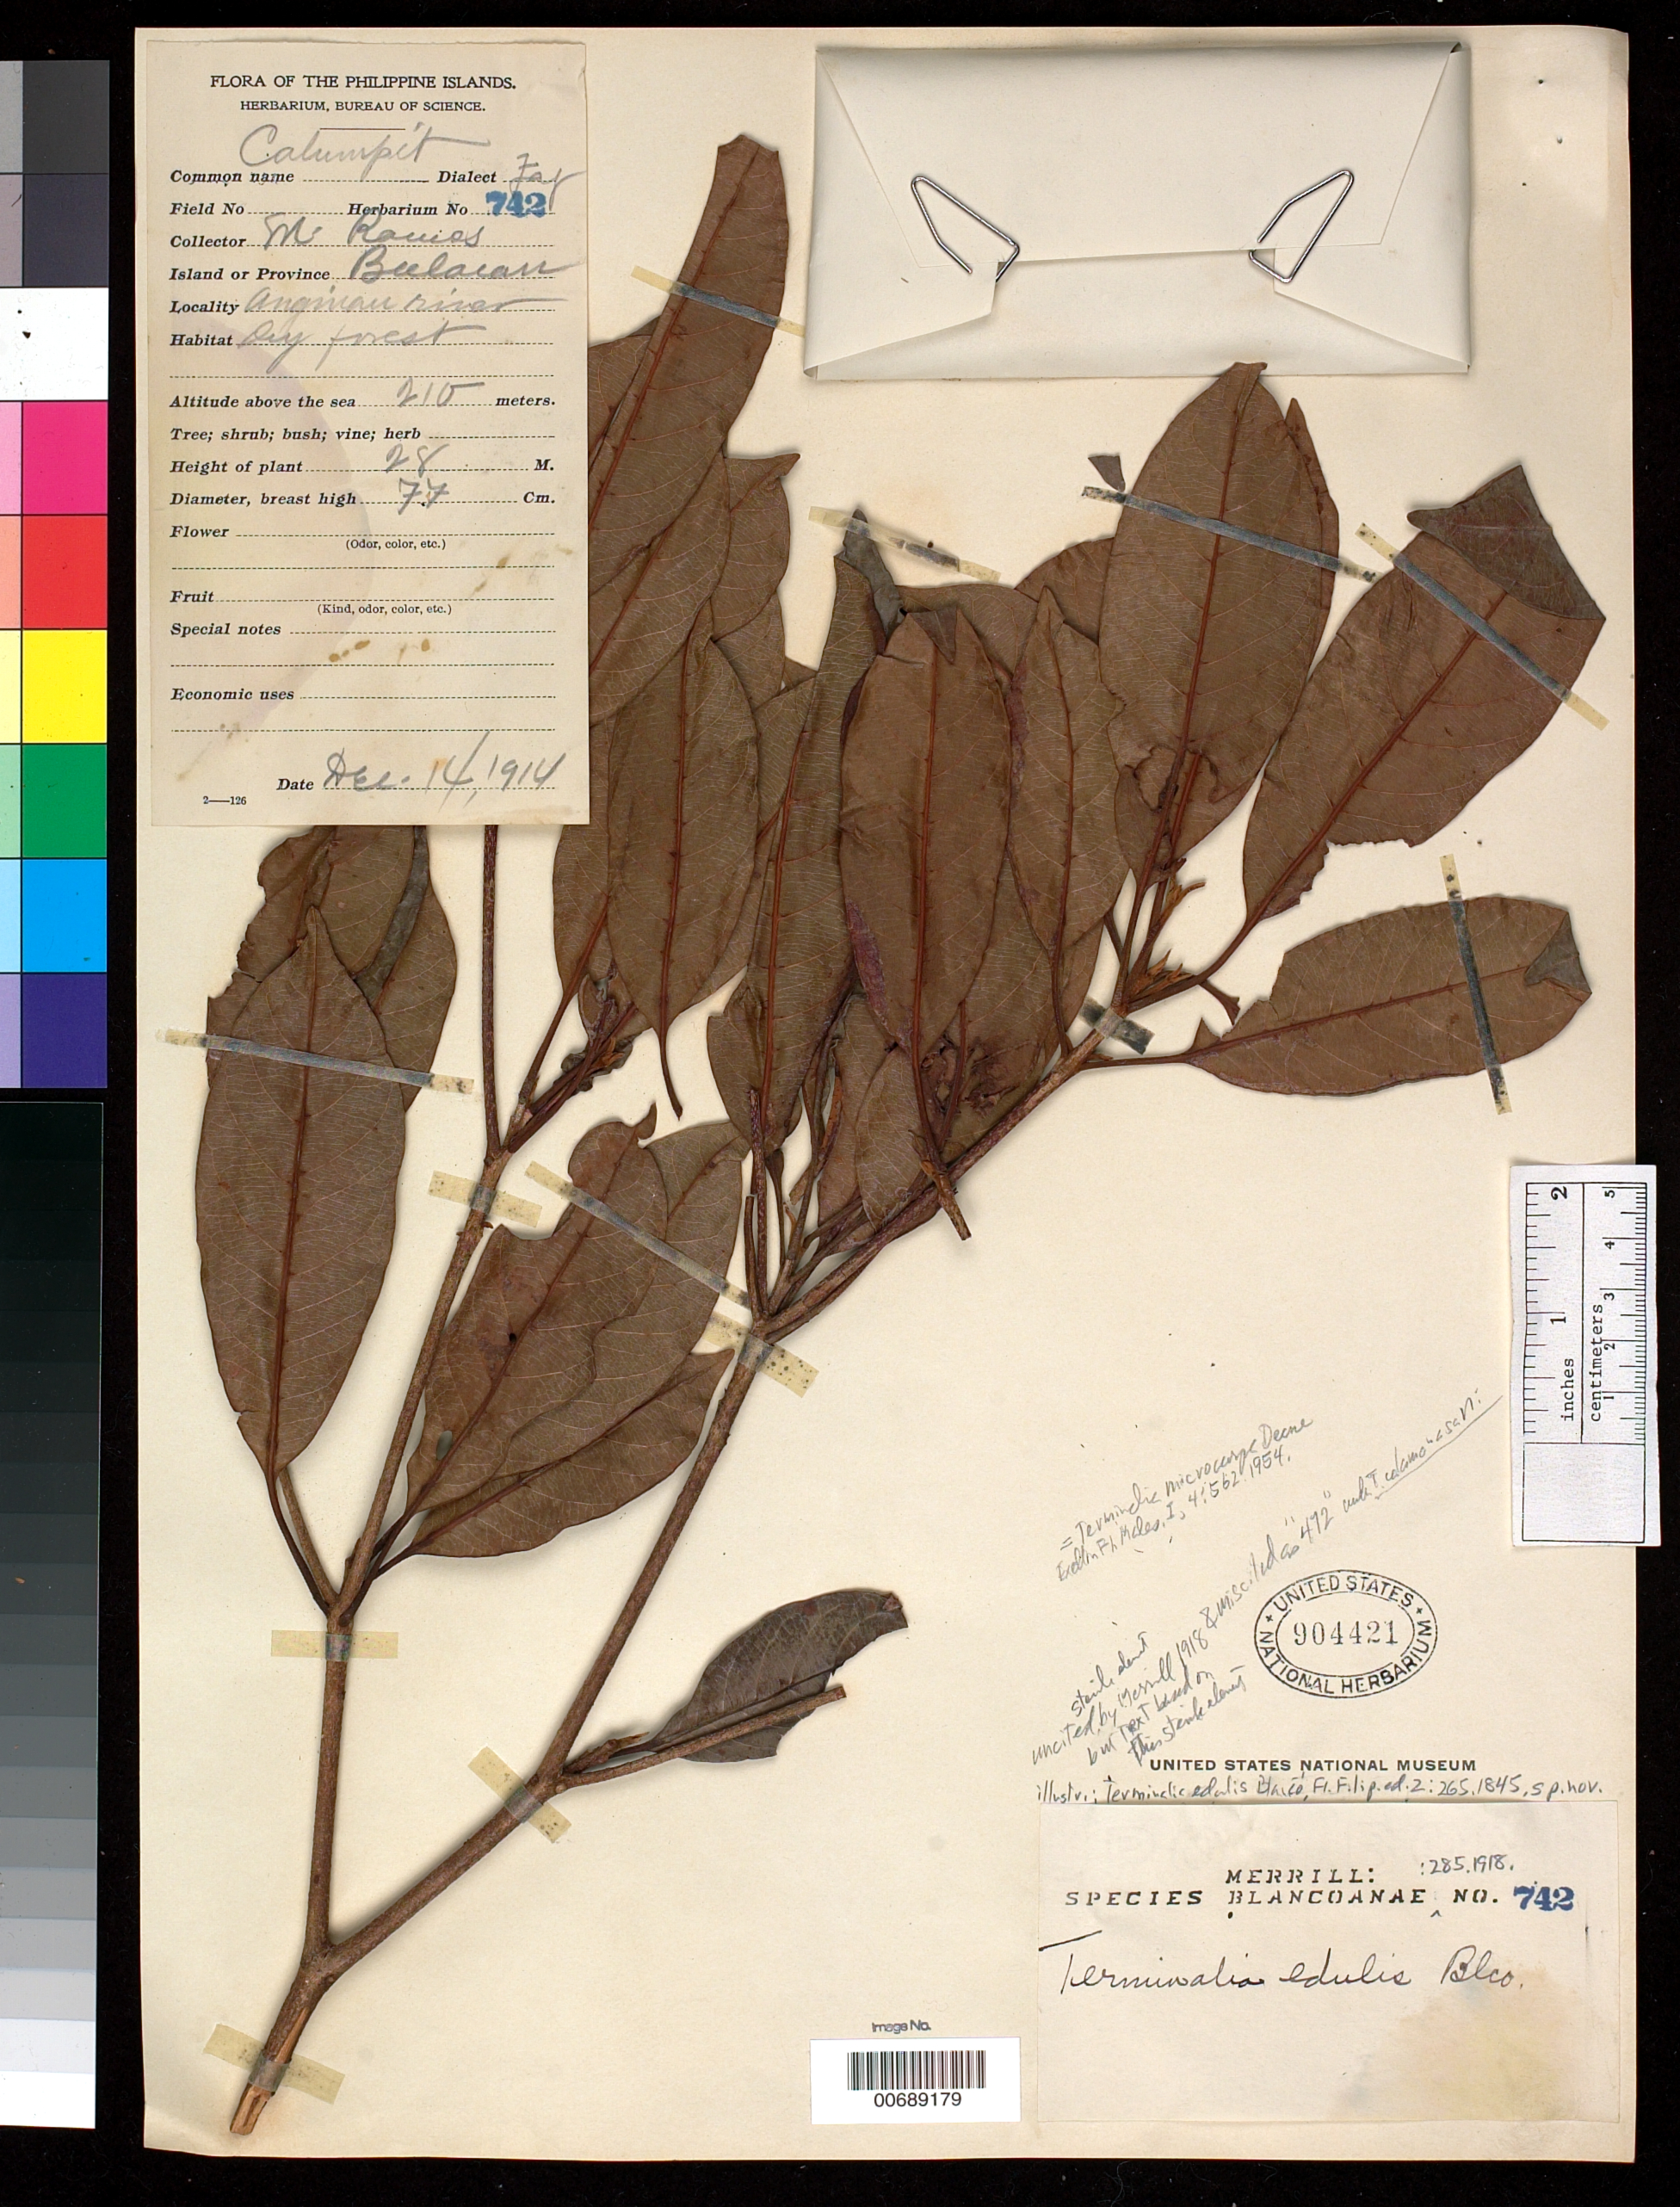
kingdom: Plantae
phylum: Tracheophyta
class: Magnoliopsida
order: Myrtales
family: Combretaceae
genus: Terminalia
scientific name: Terminalia microcarpa subsp. microcarpa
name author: Decne.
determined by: (US) Smithsonian Institution - National Museum of Natural History - Department of Botany (UNITED STATES)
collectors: M. Ramos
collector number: Sp. Blancoan. 0742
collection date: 1914-12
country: Philippines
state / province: Central Luzon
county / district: Bulacan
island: Luzon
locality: Angrinan River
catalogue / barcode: US 904421